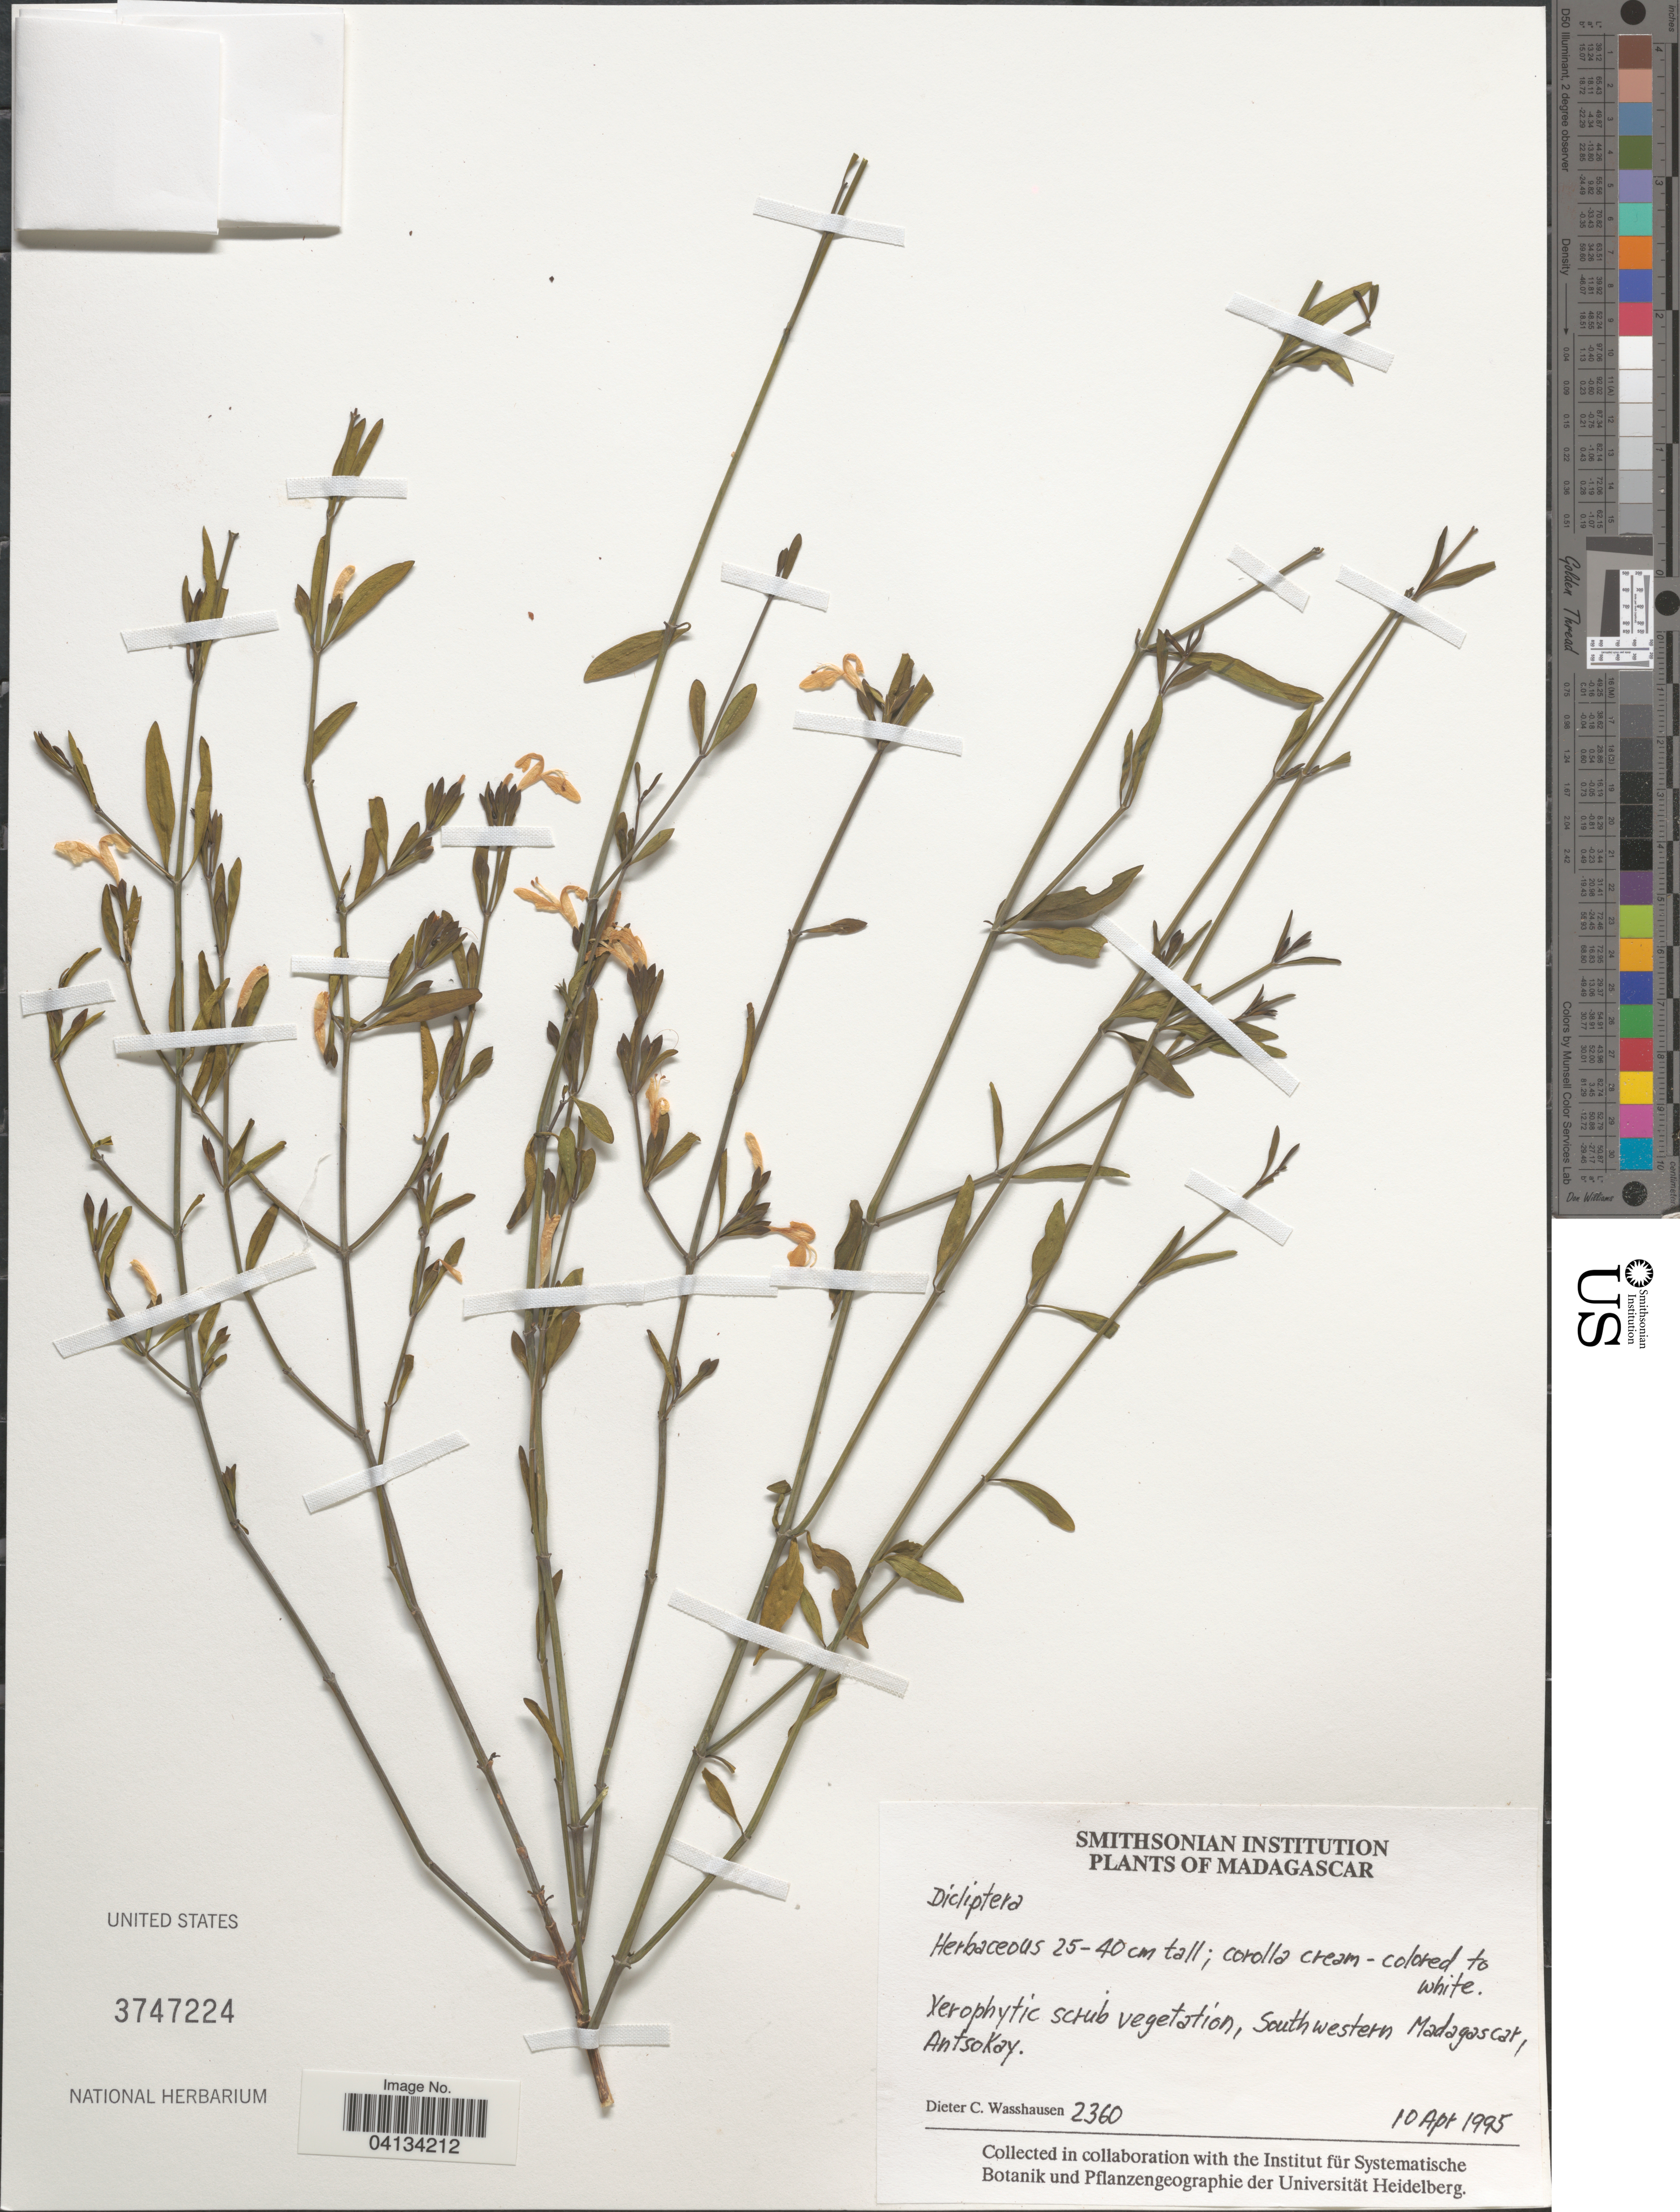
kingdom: Plantae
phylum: Tracheophyta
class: Magnoliopsida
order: Lamiales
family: Acanthaceae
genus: Dicliptera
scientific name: Dicliptera sp.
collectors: D. C. Wasshausen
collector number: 2360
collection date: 1995-04-10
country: Madagascar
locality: Xerophytic scrub vegetation, Southwestern Madagascar, Antsokay.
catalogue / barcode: US 3747224